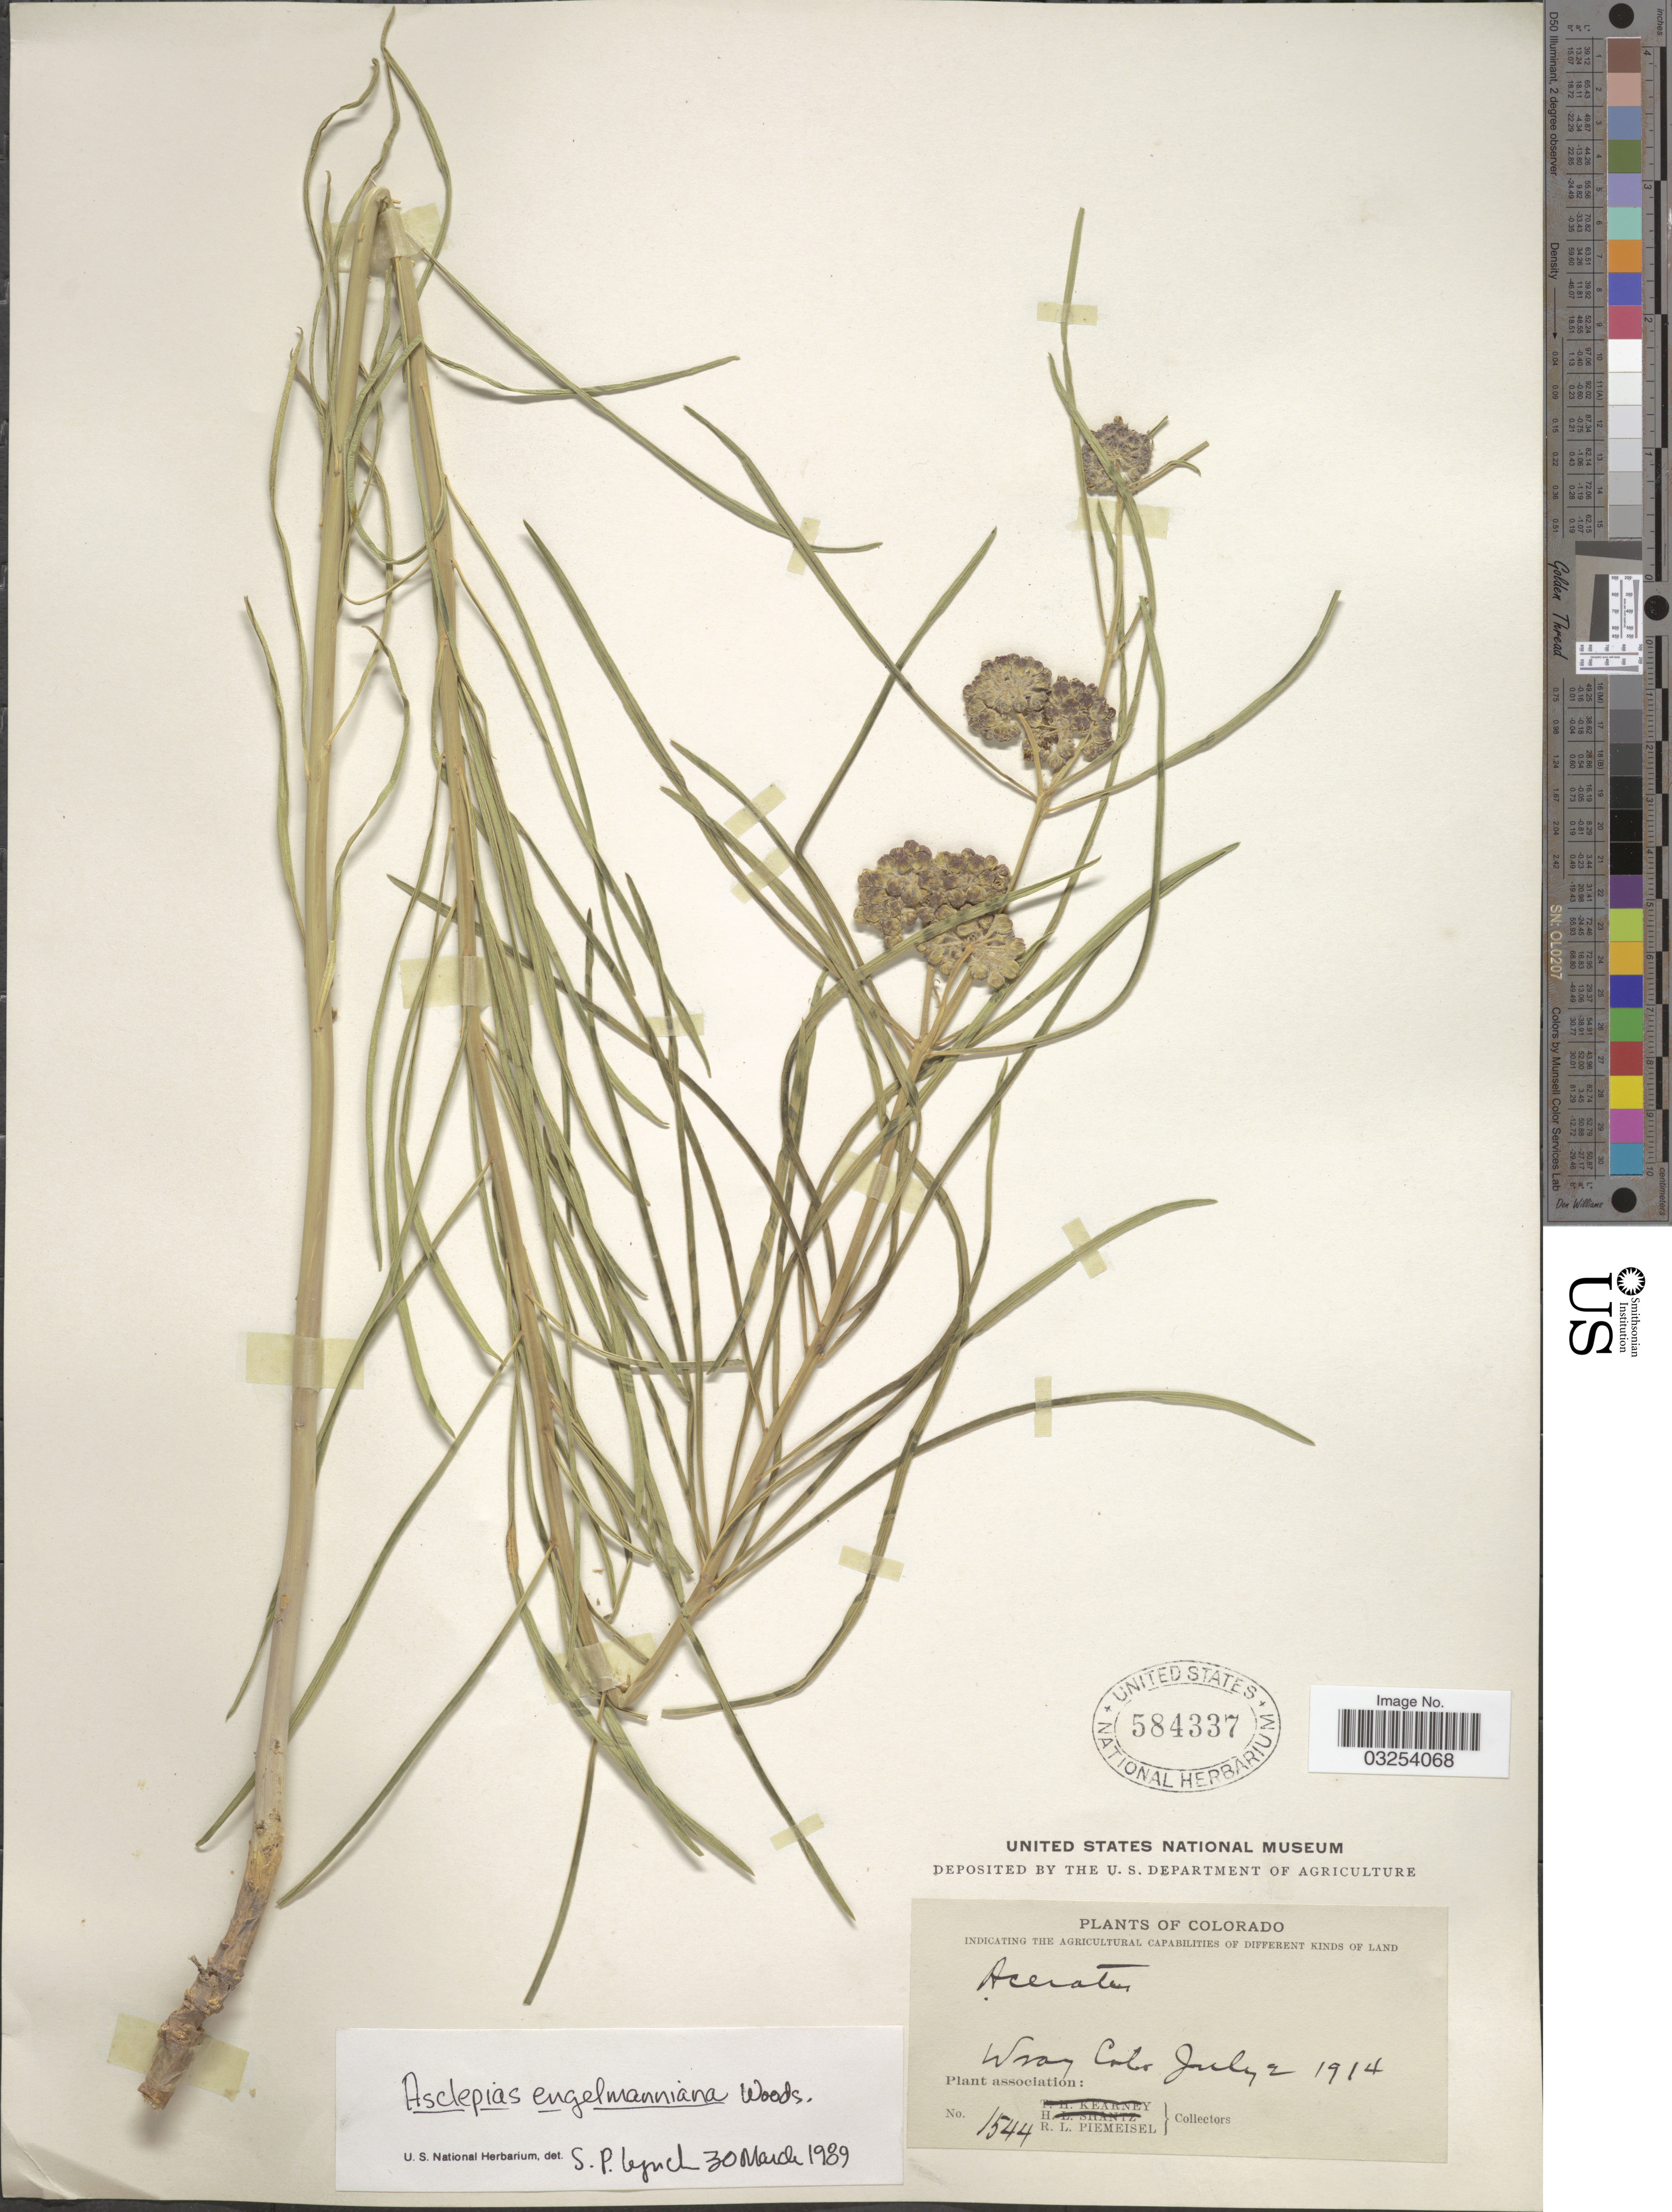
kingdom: Plantae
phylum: Tracheophyta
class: Magnoliopsida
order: Gentianales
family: Apocynaceae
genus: Asclepias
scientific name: Asclepias engelmanniana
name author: Woodson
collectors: R. L. Piemeisel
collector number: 1544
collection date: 1914-07-02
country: United States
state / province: Colorado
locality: Wray.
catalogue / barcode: US 584337